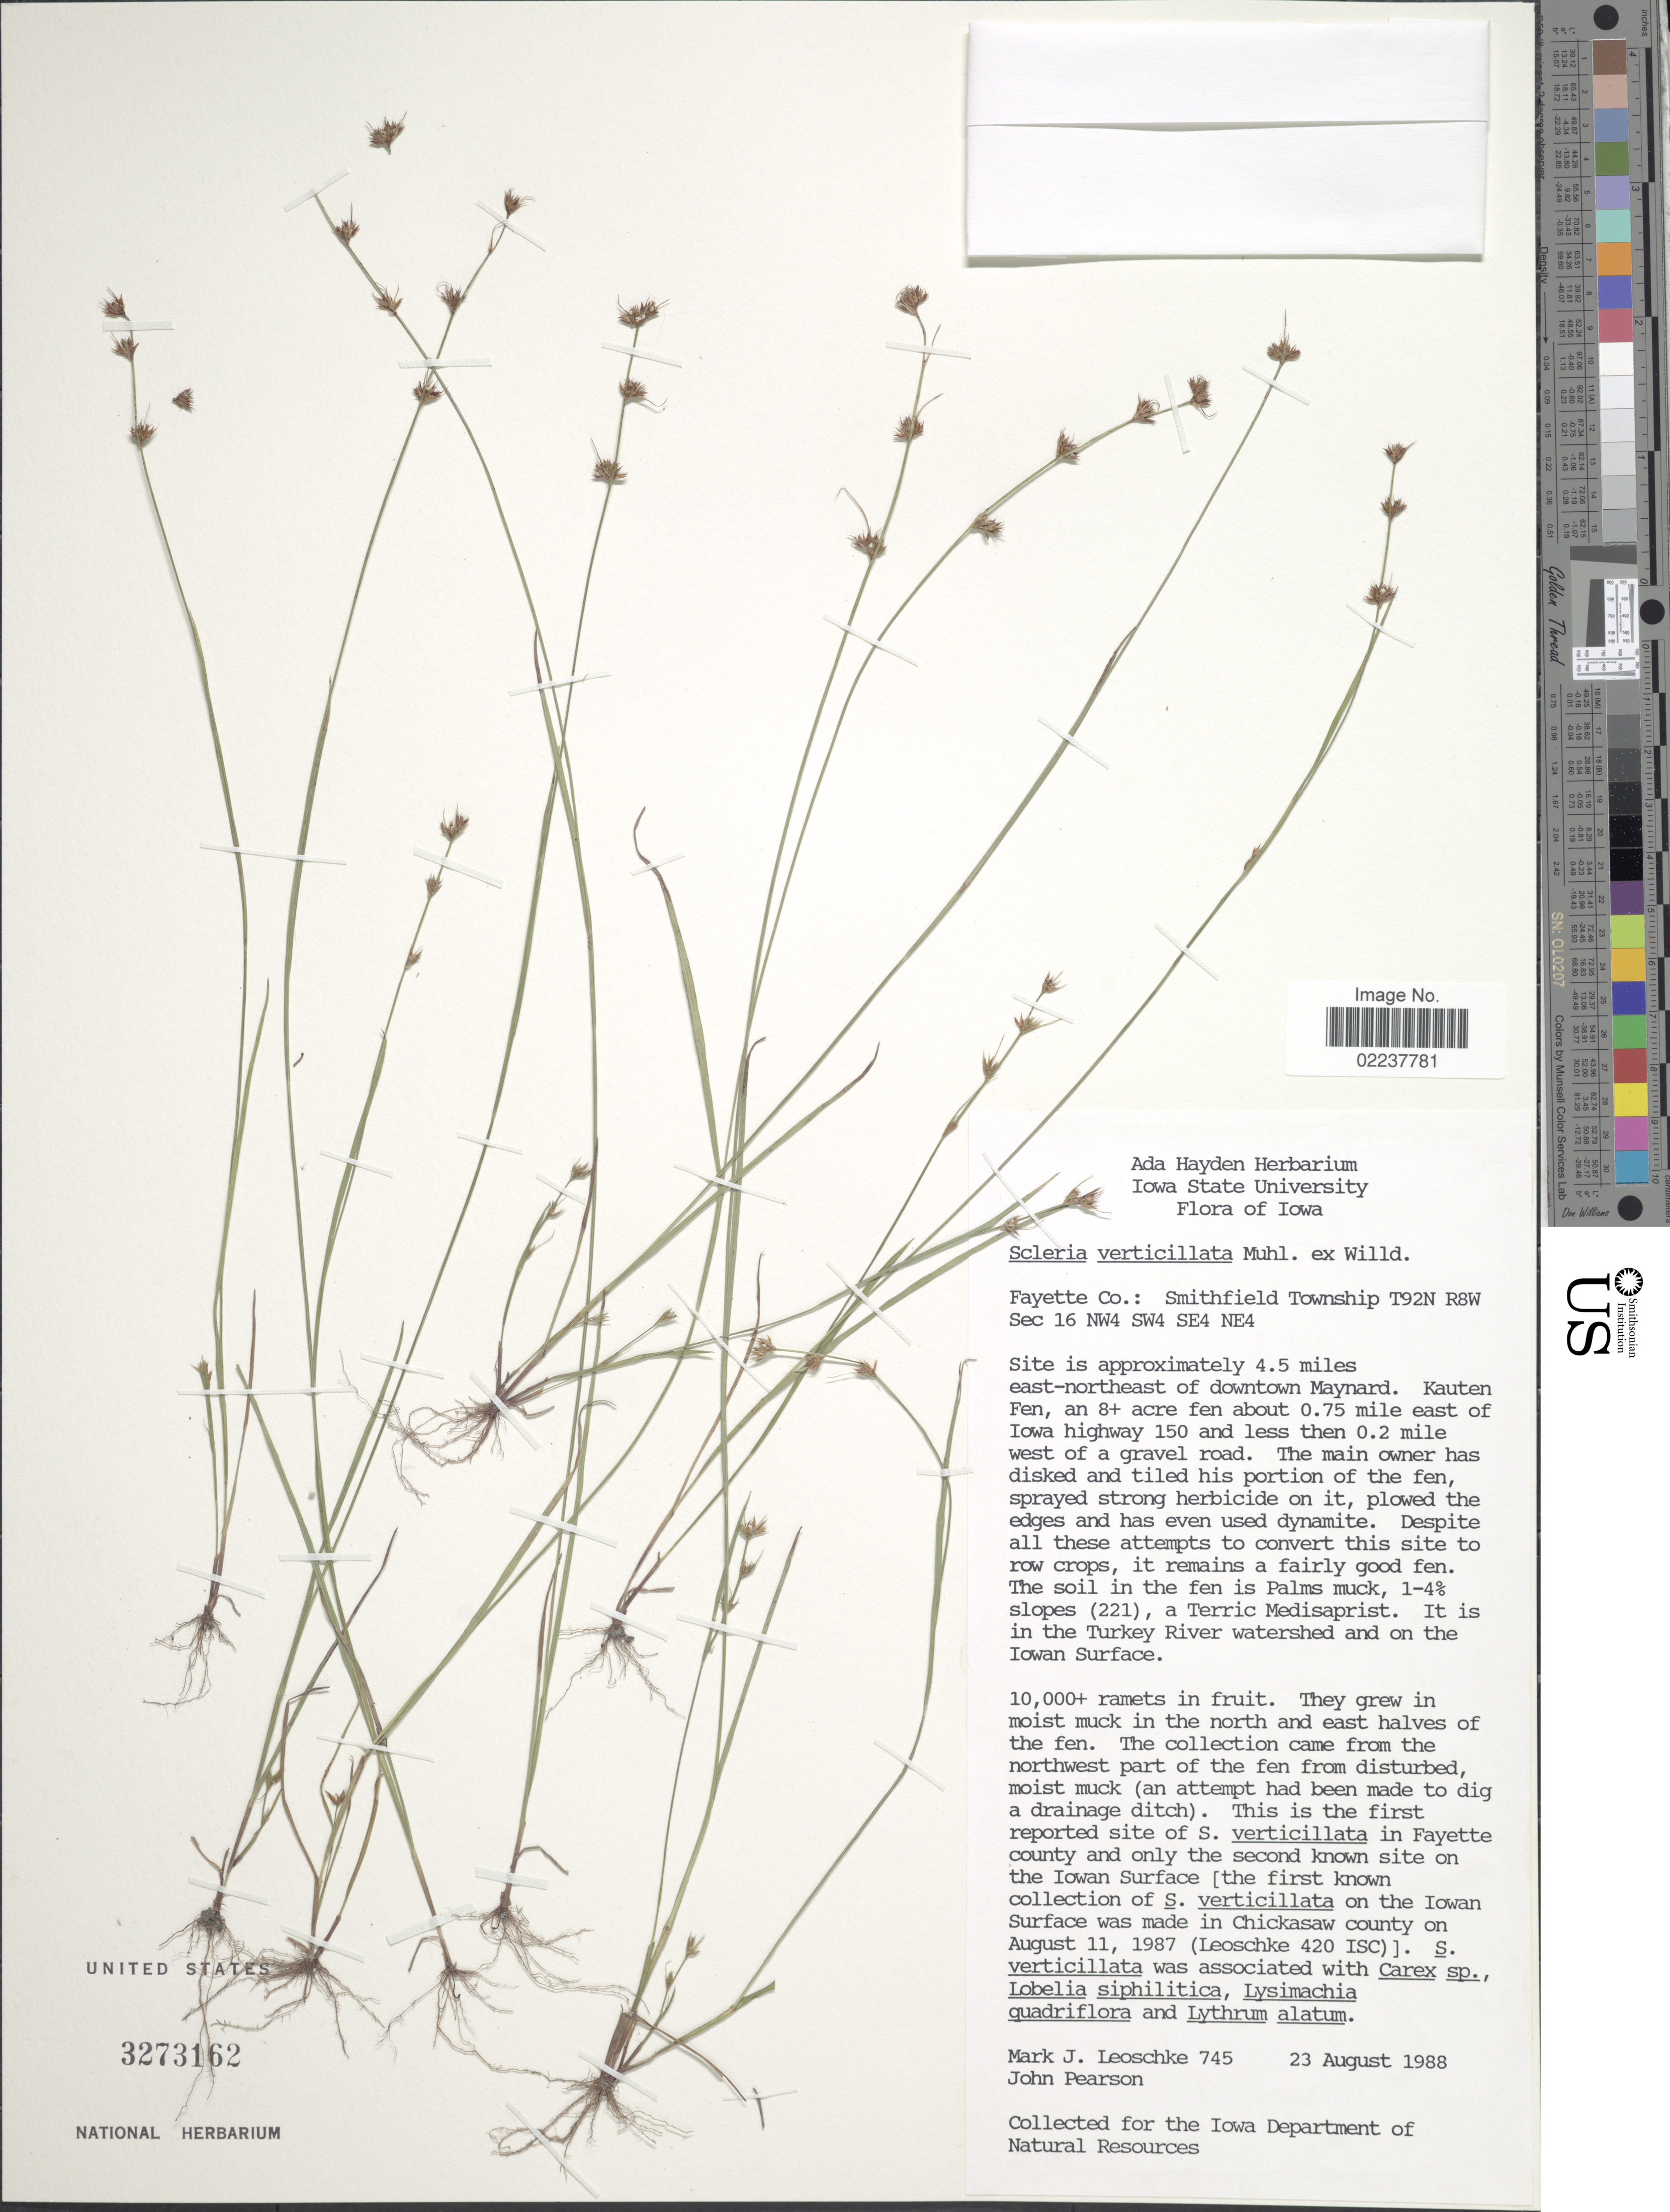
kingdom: Plantae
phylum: Tracheophyta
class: Liliopsida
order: Poales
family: Cyperaceae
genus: Scleria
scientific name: Scleria verticillata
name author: Muhl. ex Willd.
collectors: M. J. Leoschke & J. B. Pearson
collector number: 745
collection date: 1988-08-23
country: United States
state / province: Iowa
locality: Fayette Co.: Smithfield Township T92N R8W Sec 16 E2 SE4 NE4, Site is approximately 4.5 miles east-northeast of downtown Maynard. Kauten Fen, an 8+ acre fen about 0.75 mile east of Iowa highway 150 and less then 0.2 mile west of gravel road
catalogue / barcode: US 3273162